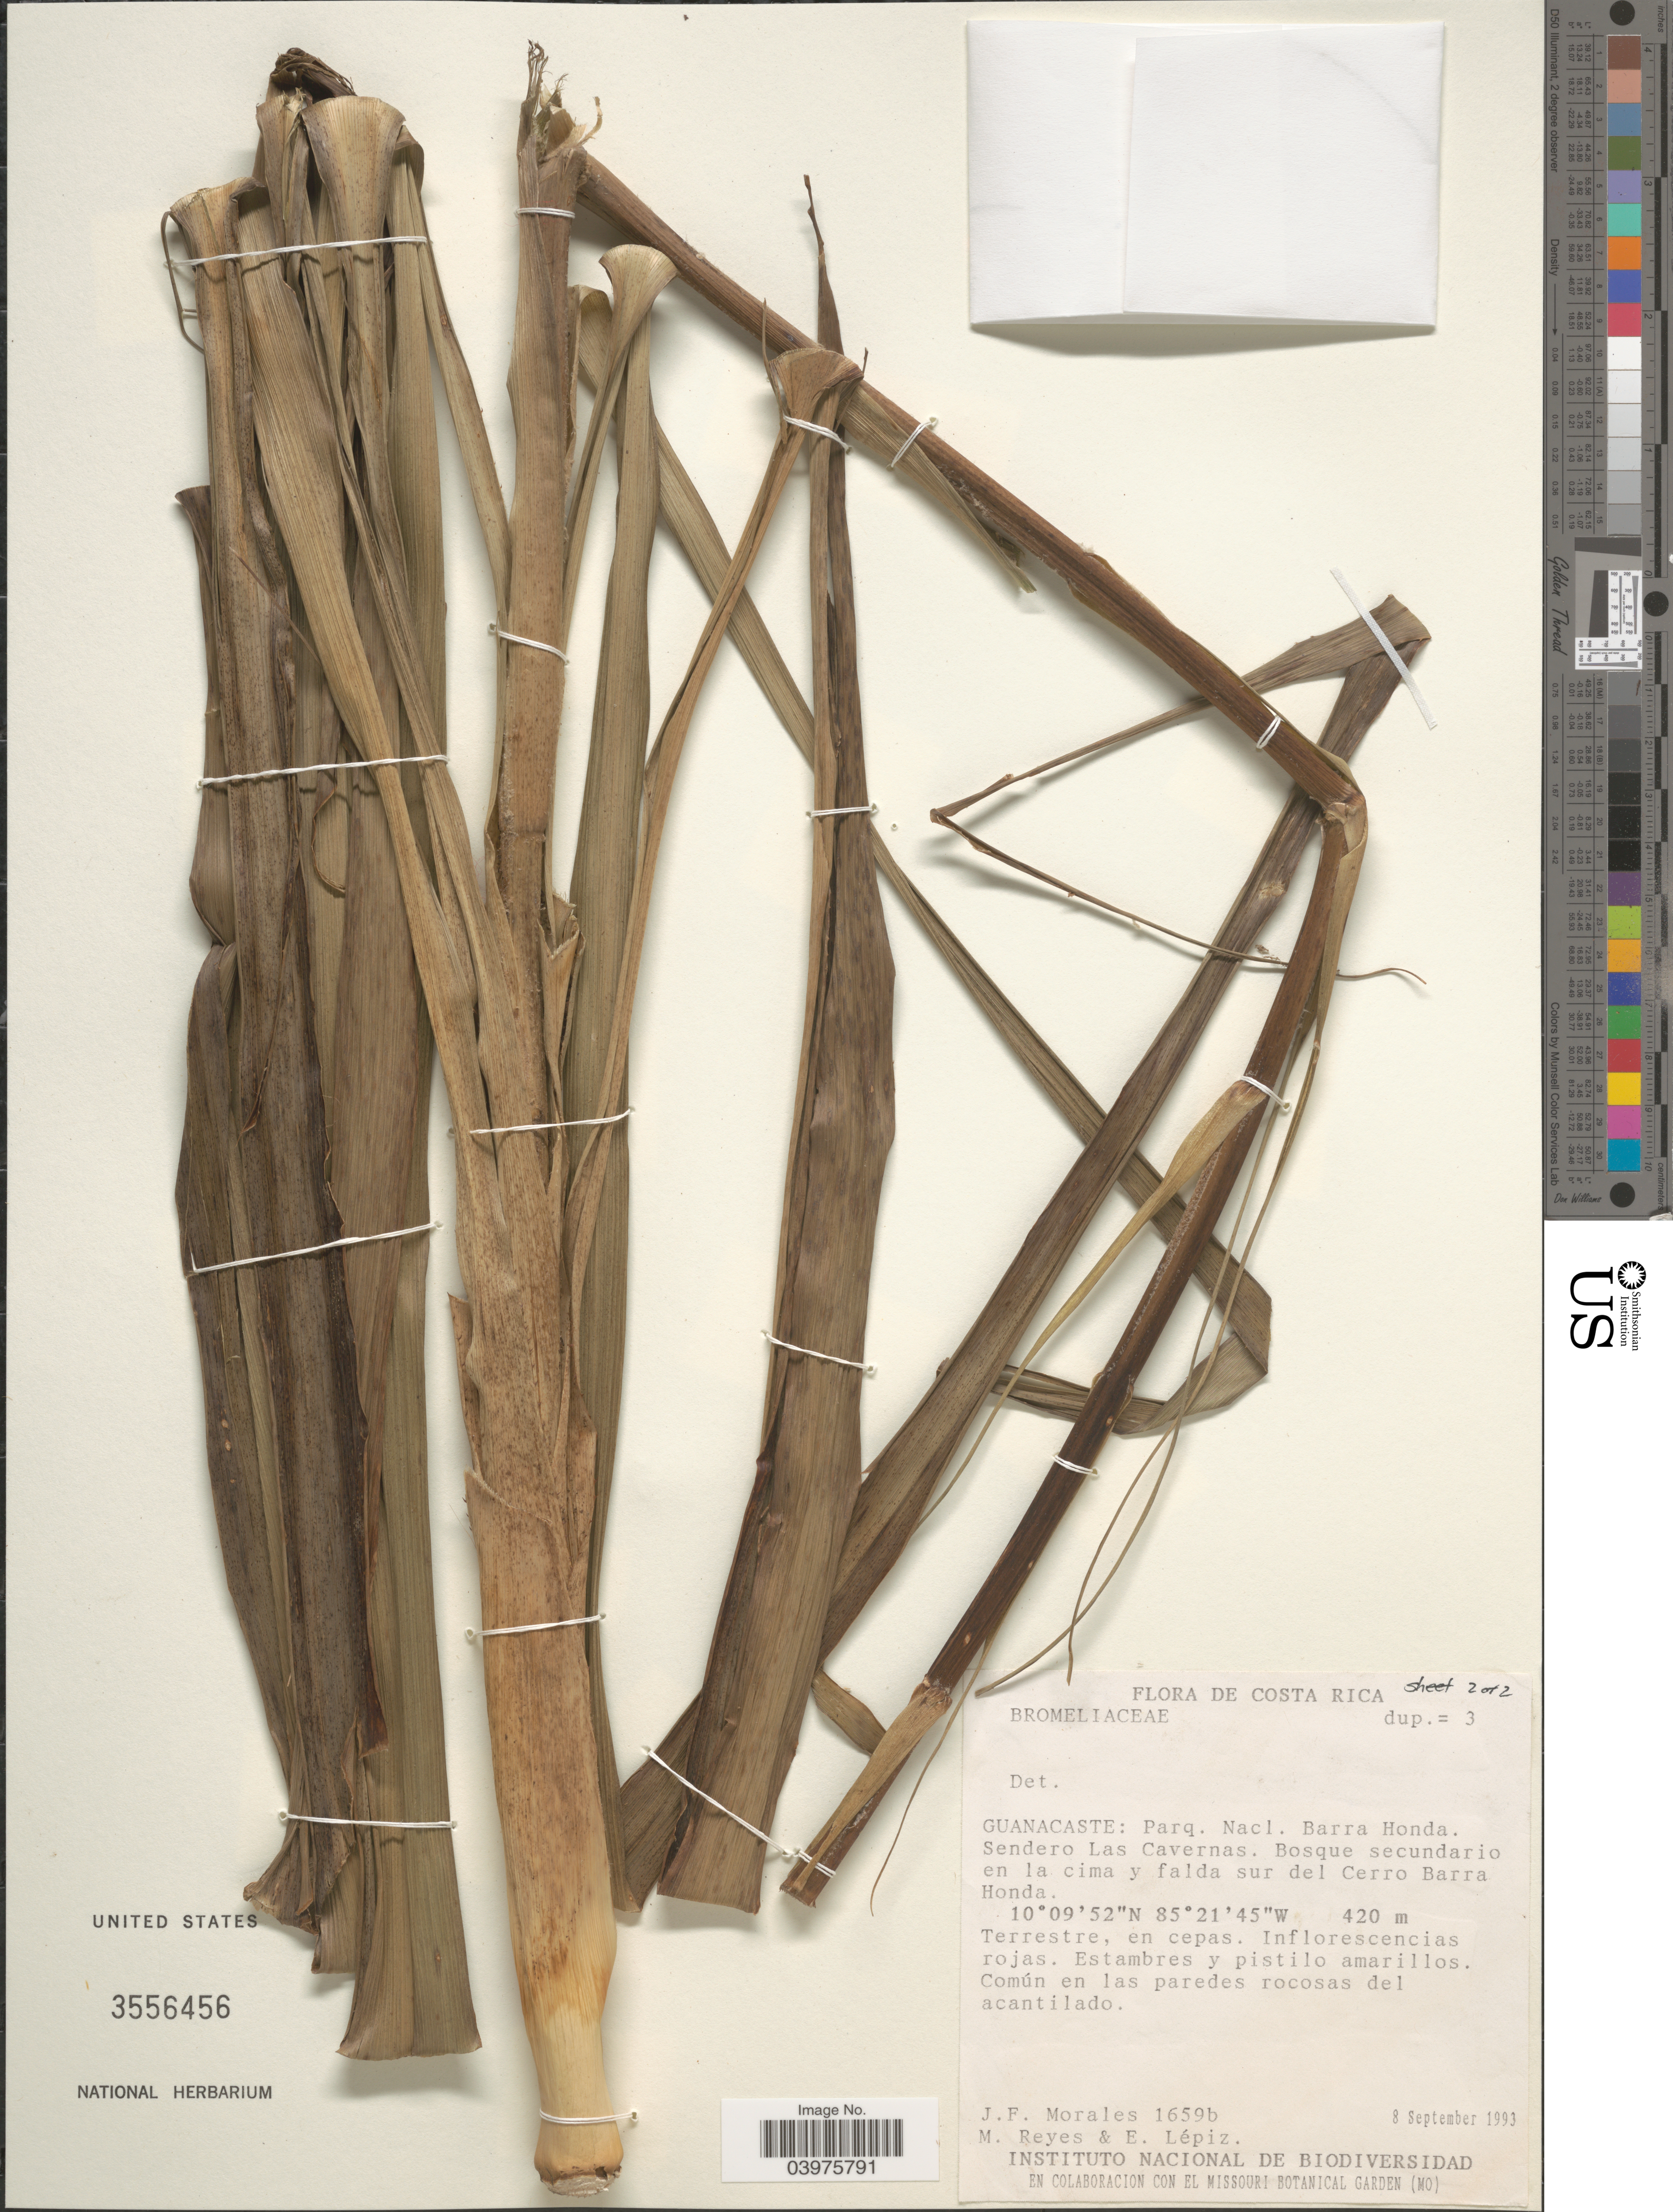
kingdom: Plantae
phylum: Tracheophyta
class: Liliopsida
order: Poales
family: Bromeliaceae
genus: Pitcairnia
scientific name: Pitcairnia sp.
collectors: J. Morales, M. Reyes & E. Lépiz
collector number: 1659b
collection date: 1993-09-08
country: Costa Rica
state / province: Guanacaste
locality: Parq. Nacl. Barra Honda. Sendero Las Cavernas. Bosque secundario en la cima y falda sur del Cerro Barra Honda.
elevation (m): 420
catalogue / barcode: US 3556456